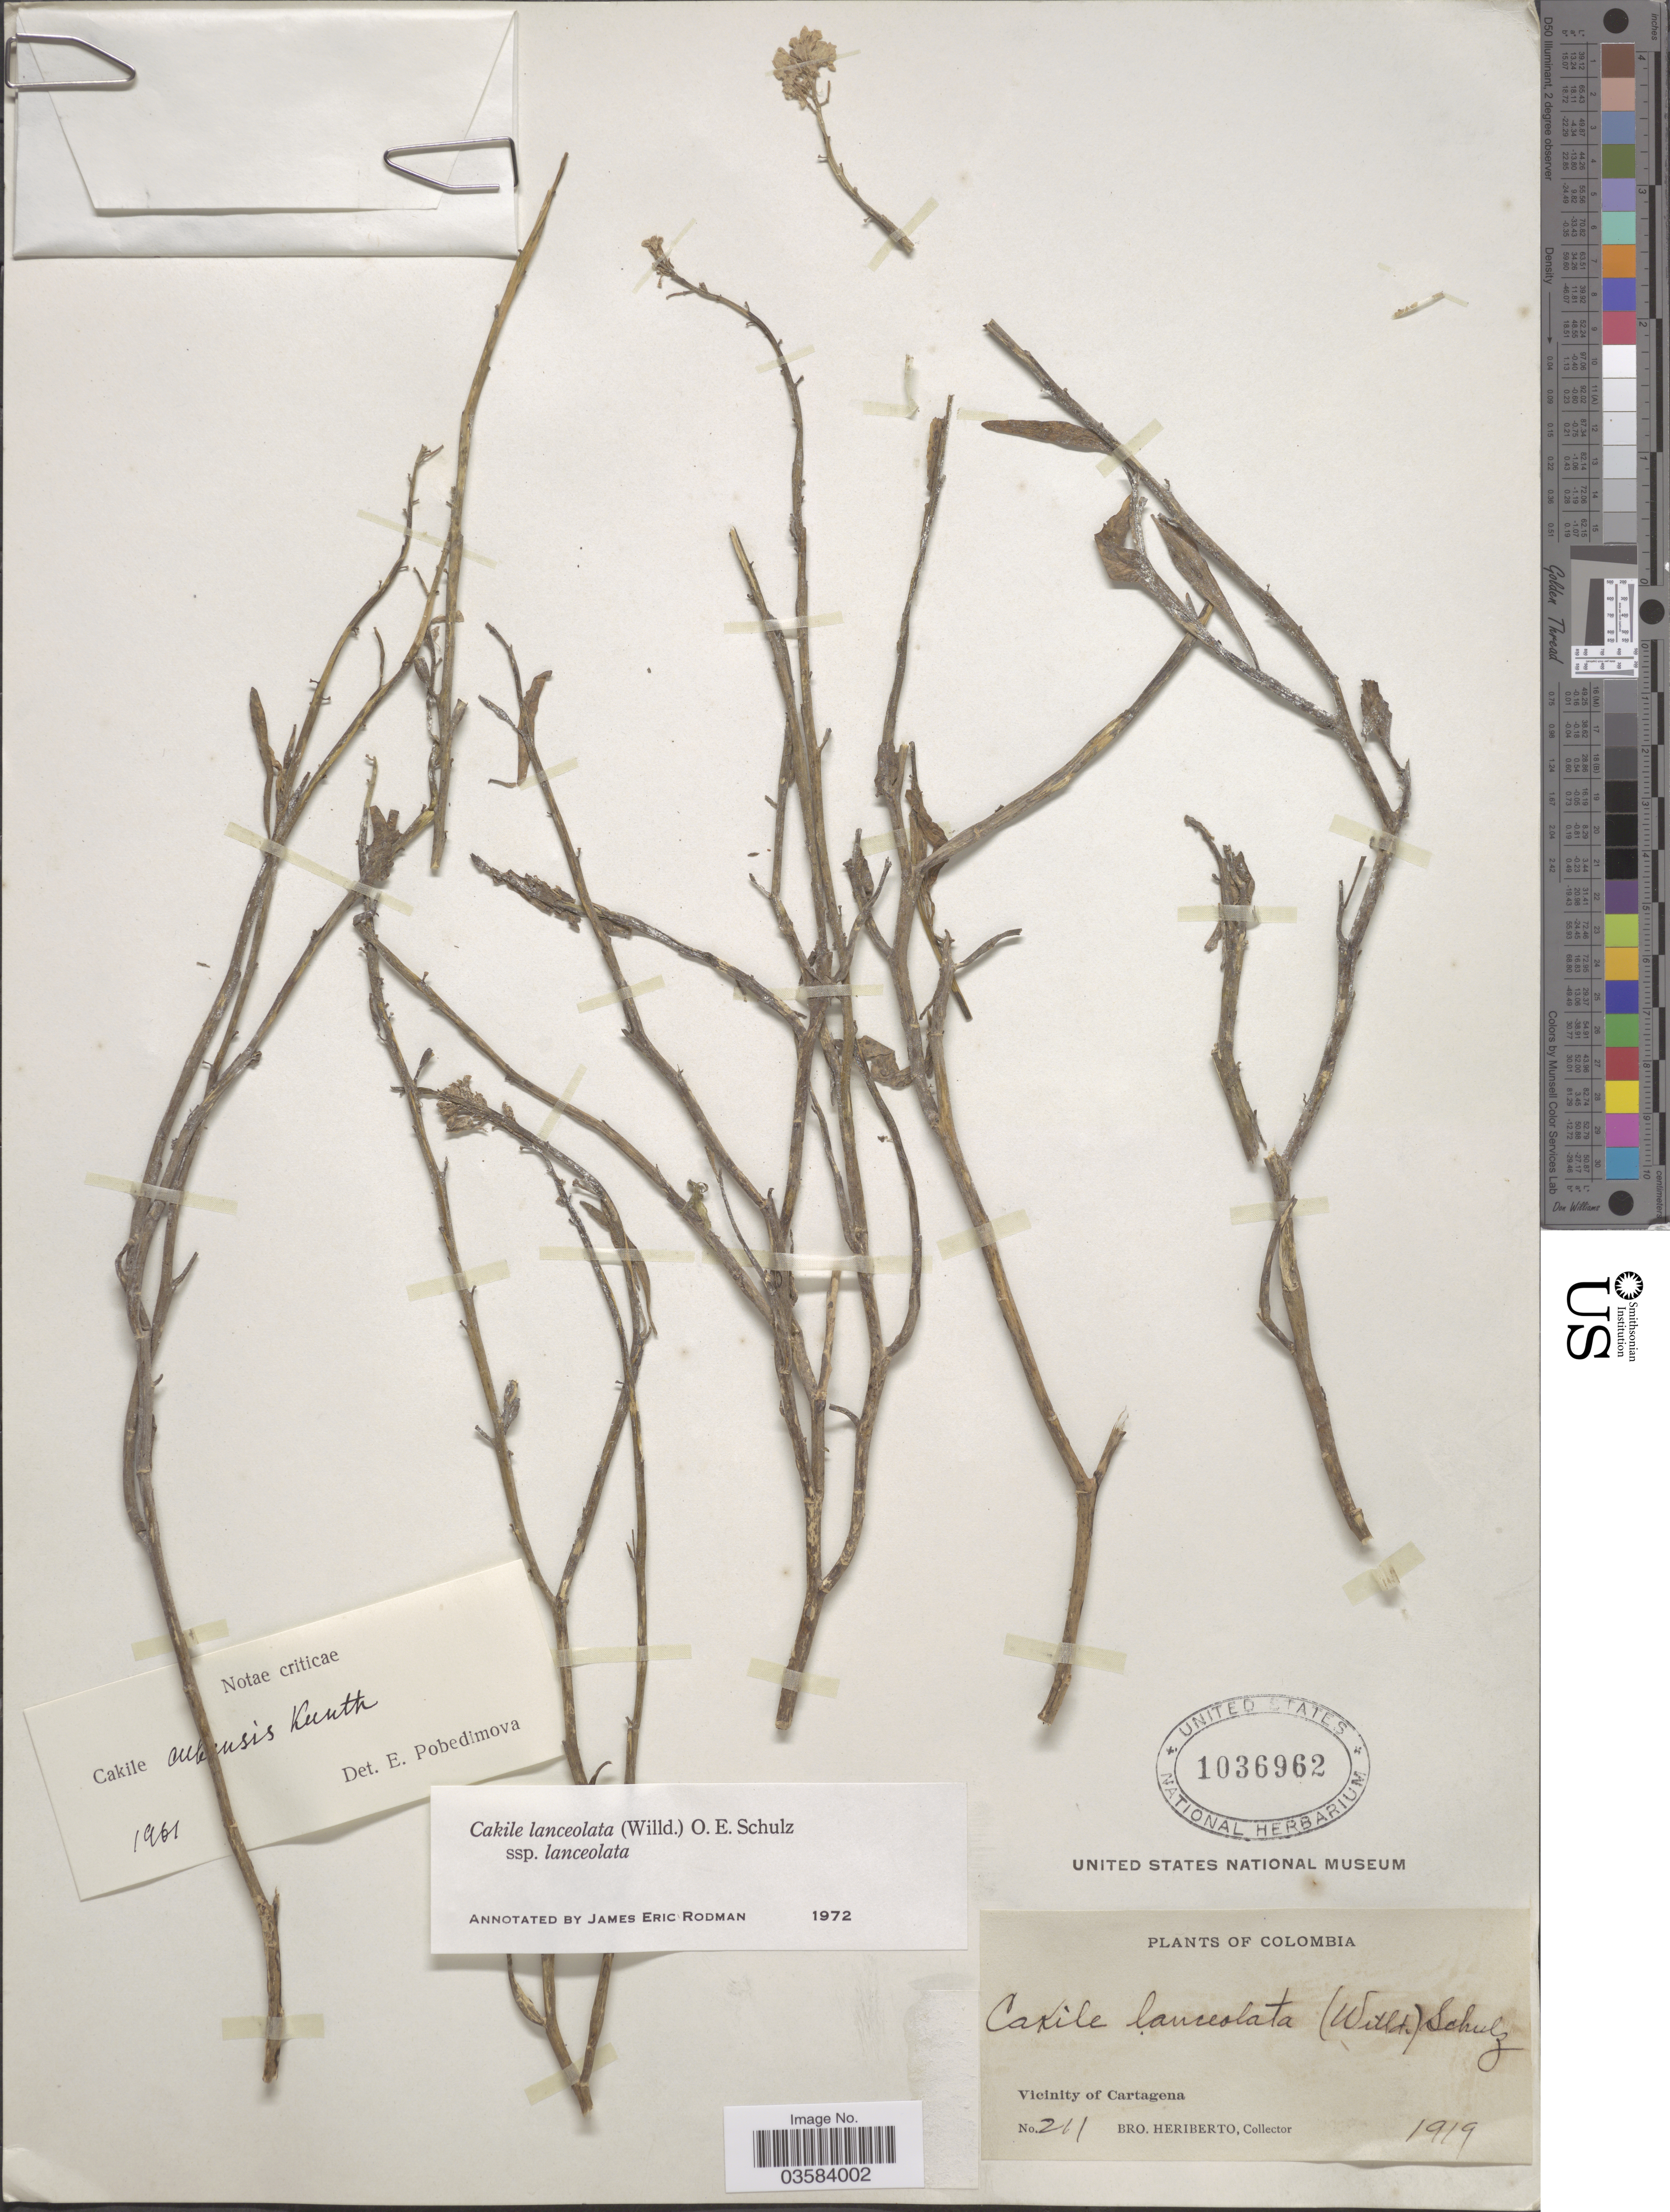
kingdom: Plantae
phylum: Tracheophyta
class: Magnoliopsida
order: Brassicales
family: Brassicaceae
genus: Cakile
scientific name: Cakile lanceolata subsp. lanceolata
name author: (Willd.) O.E. Schulz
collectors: B. Heriberto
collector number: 211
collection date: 1919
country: Colombia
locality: Vicinity of Cartagena.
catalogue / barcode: US 1036962